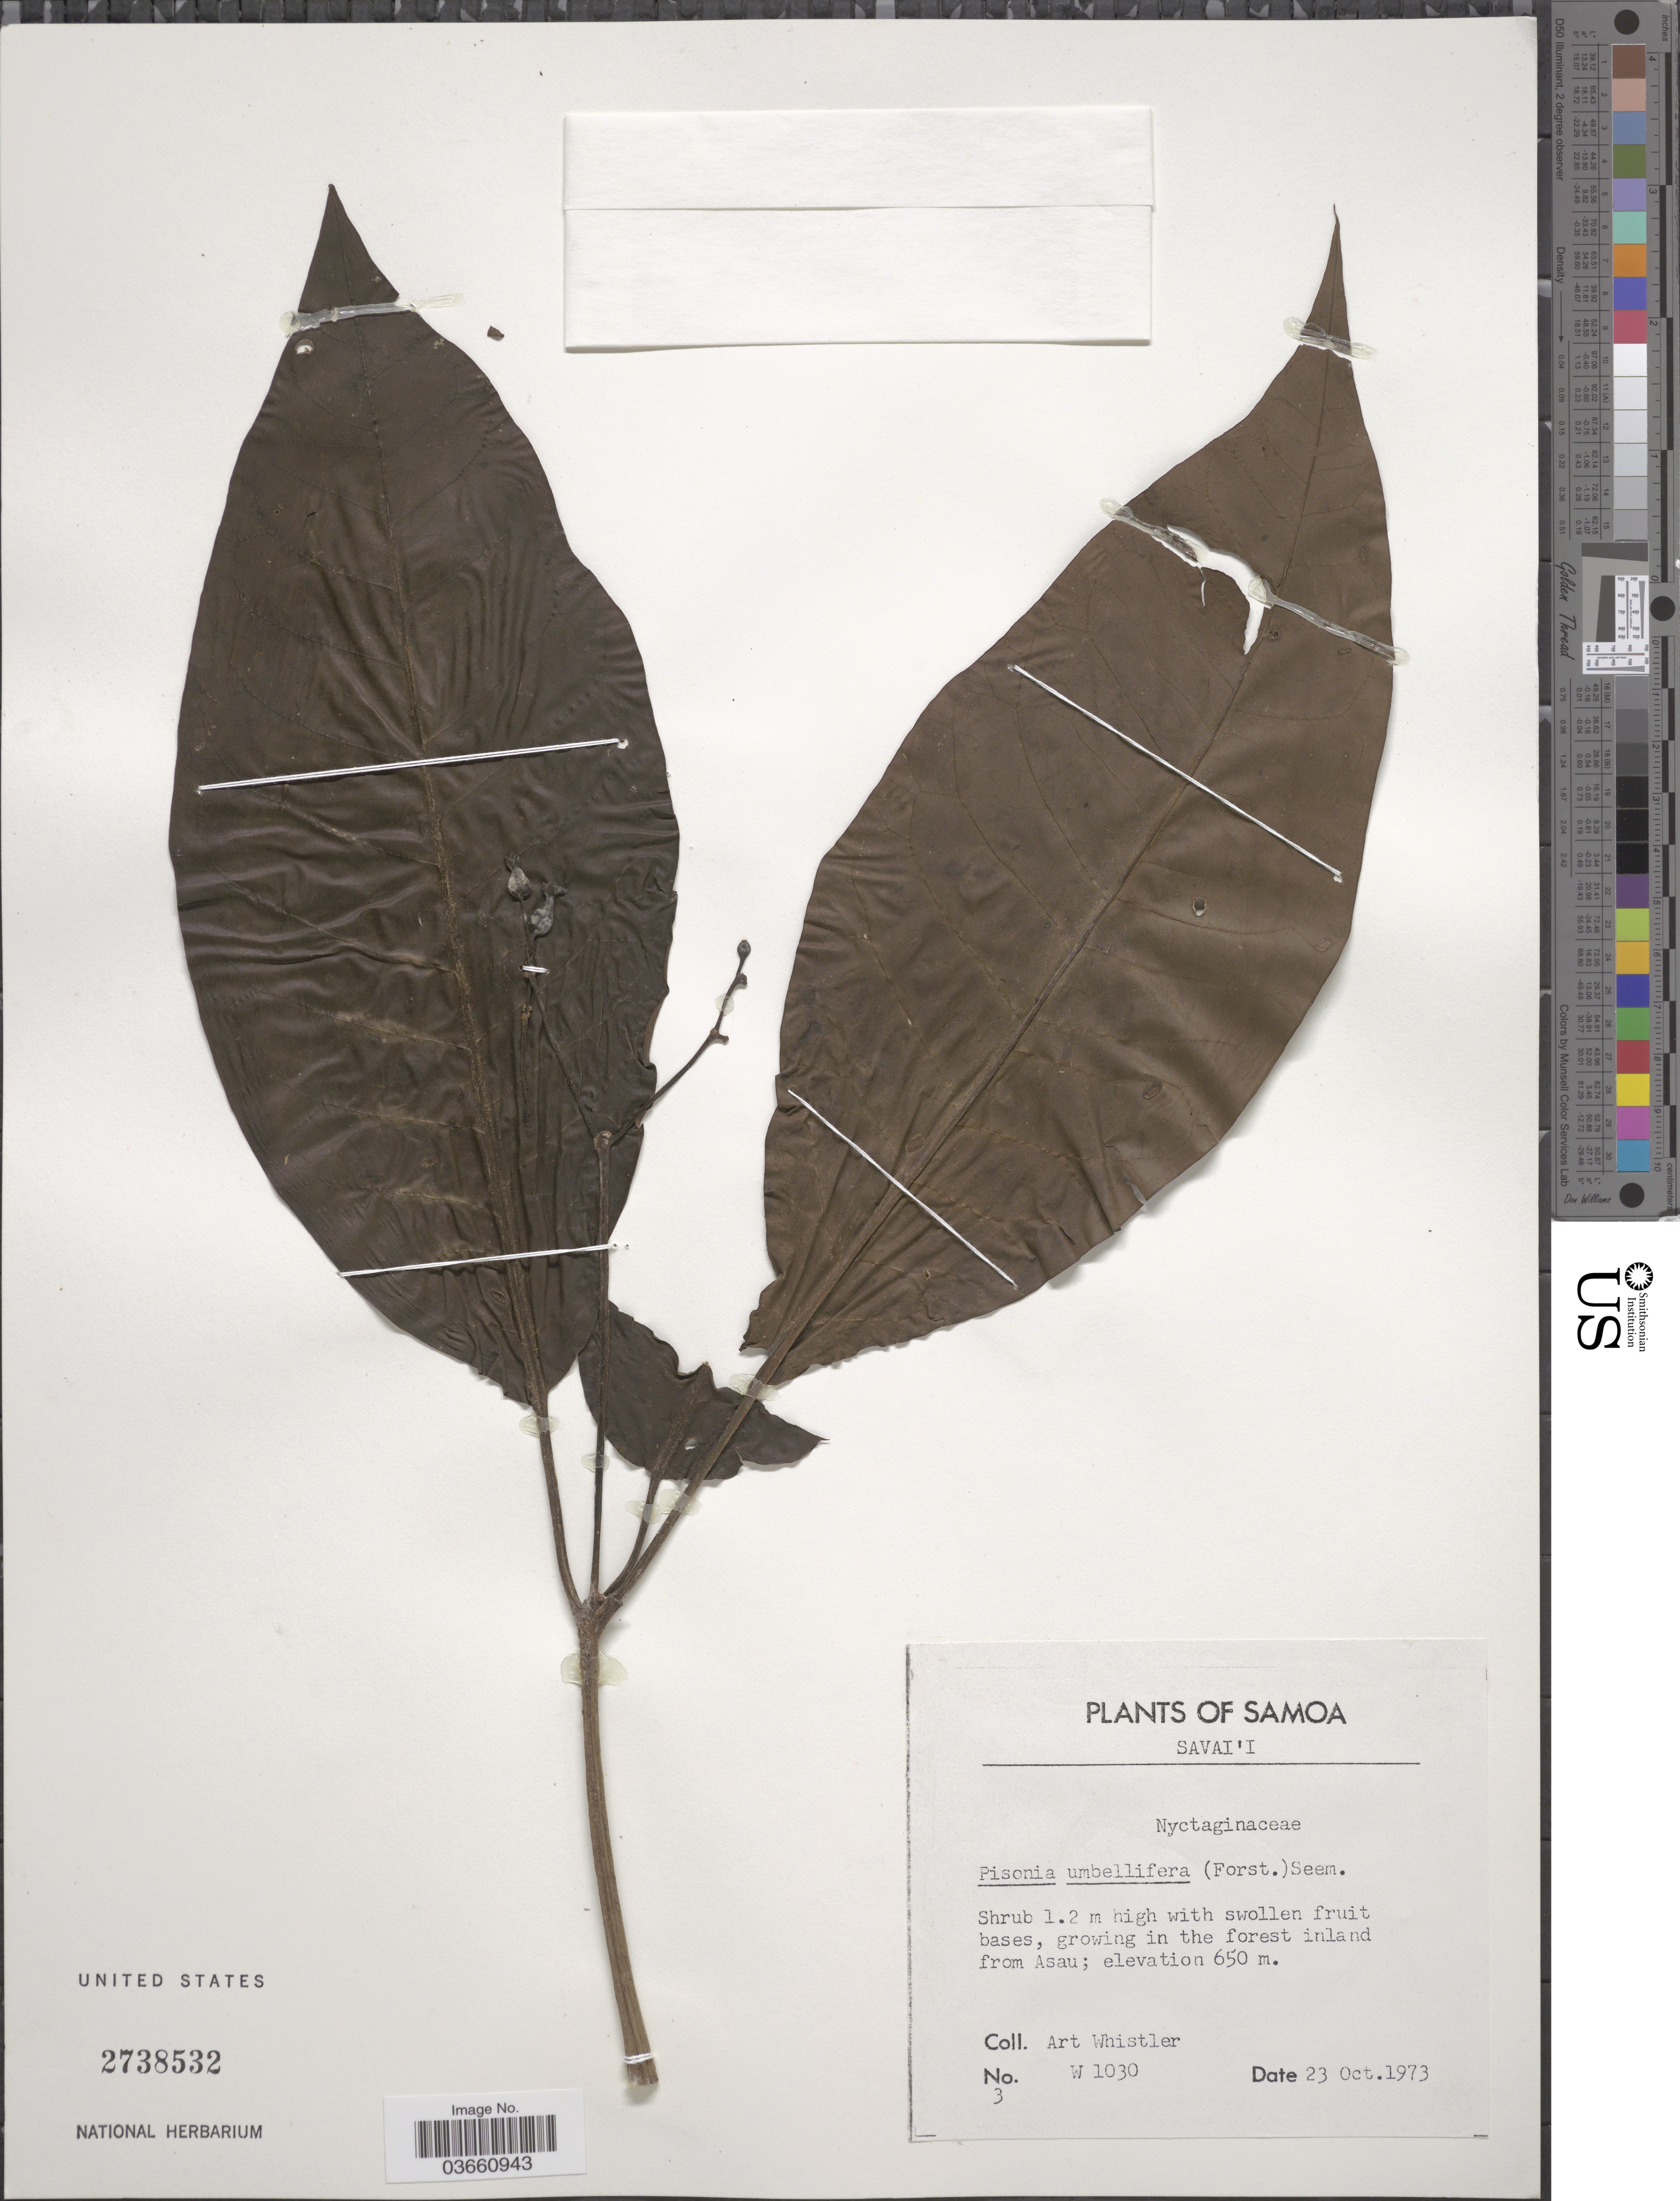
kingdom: Plantae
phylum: Tracheophyta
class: Magnoliopsida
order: Caryophyllales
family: Nyctaginaceae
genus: Ceodes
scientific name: Ceodes umbellifera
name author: J.R. Forst. & G. Forst.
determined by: Wagner, W. L., (BOT), Smithsonian Institution - National Museum of Natural History (UNITED STATES)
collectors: A. Whistler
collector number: W 1030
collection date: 1973-10-23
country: Samoa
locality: Samoa. Savai'i. Inland from Asau.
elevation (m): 650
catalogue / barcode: US 2738532